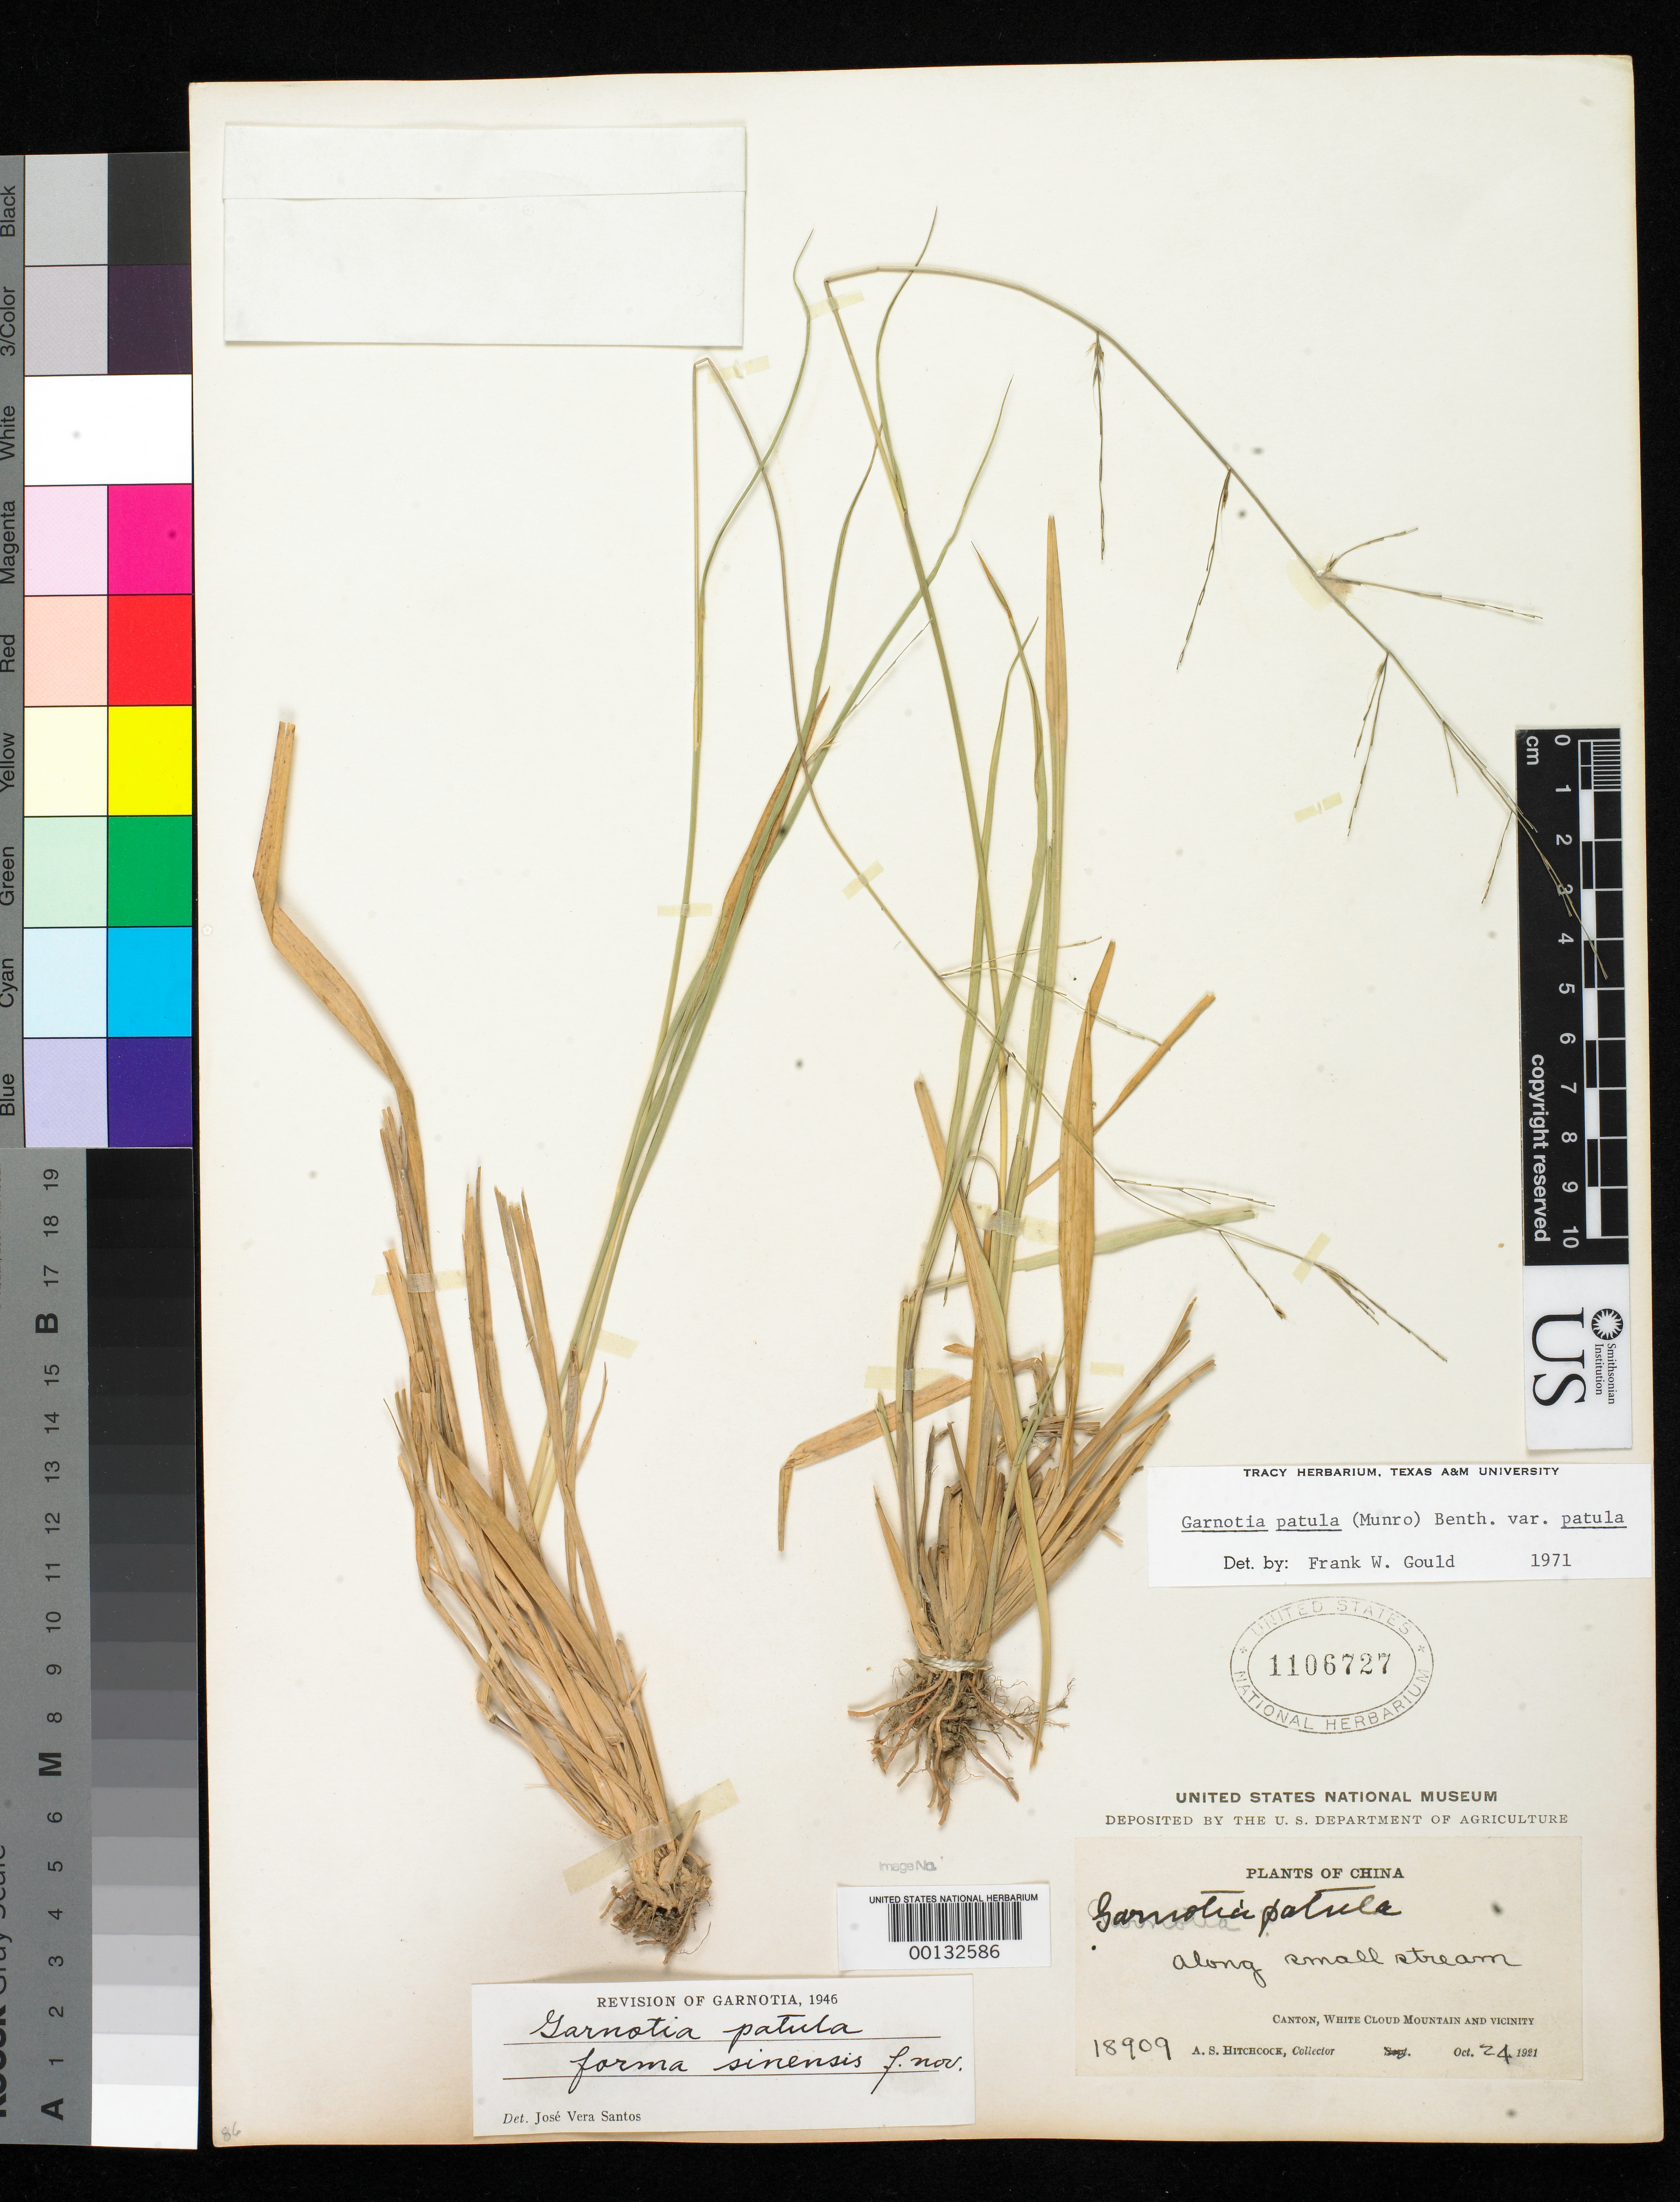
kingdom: Plantae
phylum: Tracheophyta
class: Liliopsida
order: Poales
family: Poaceae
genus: Garnotia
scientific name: Garnotia patula f. sinensis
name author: Santos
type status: Isotype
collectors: A. S. Hitchcock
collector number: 18909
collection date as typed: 24 Oct 1921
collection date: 1921-10-24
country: China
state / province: Guangdong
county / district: Canton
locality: White Cloud Mountain and vicinity.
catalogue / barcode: US 1106727